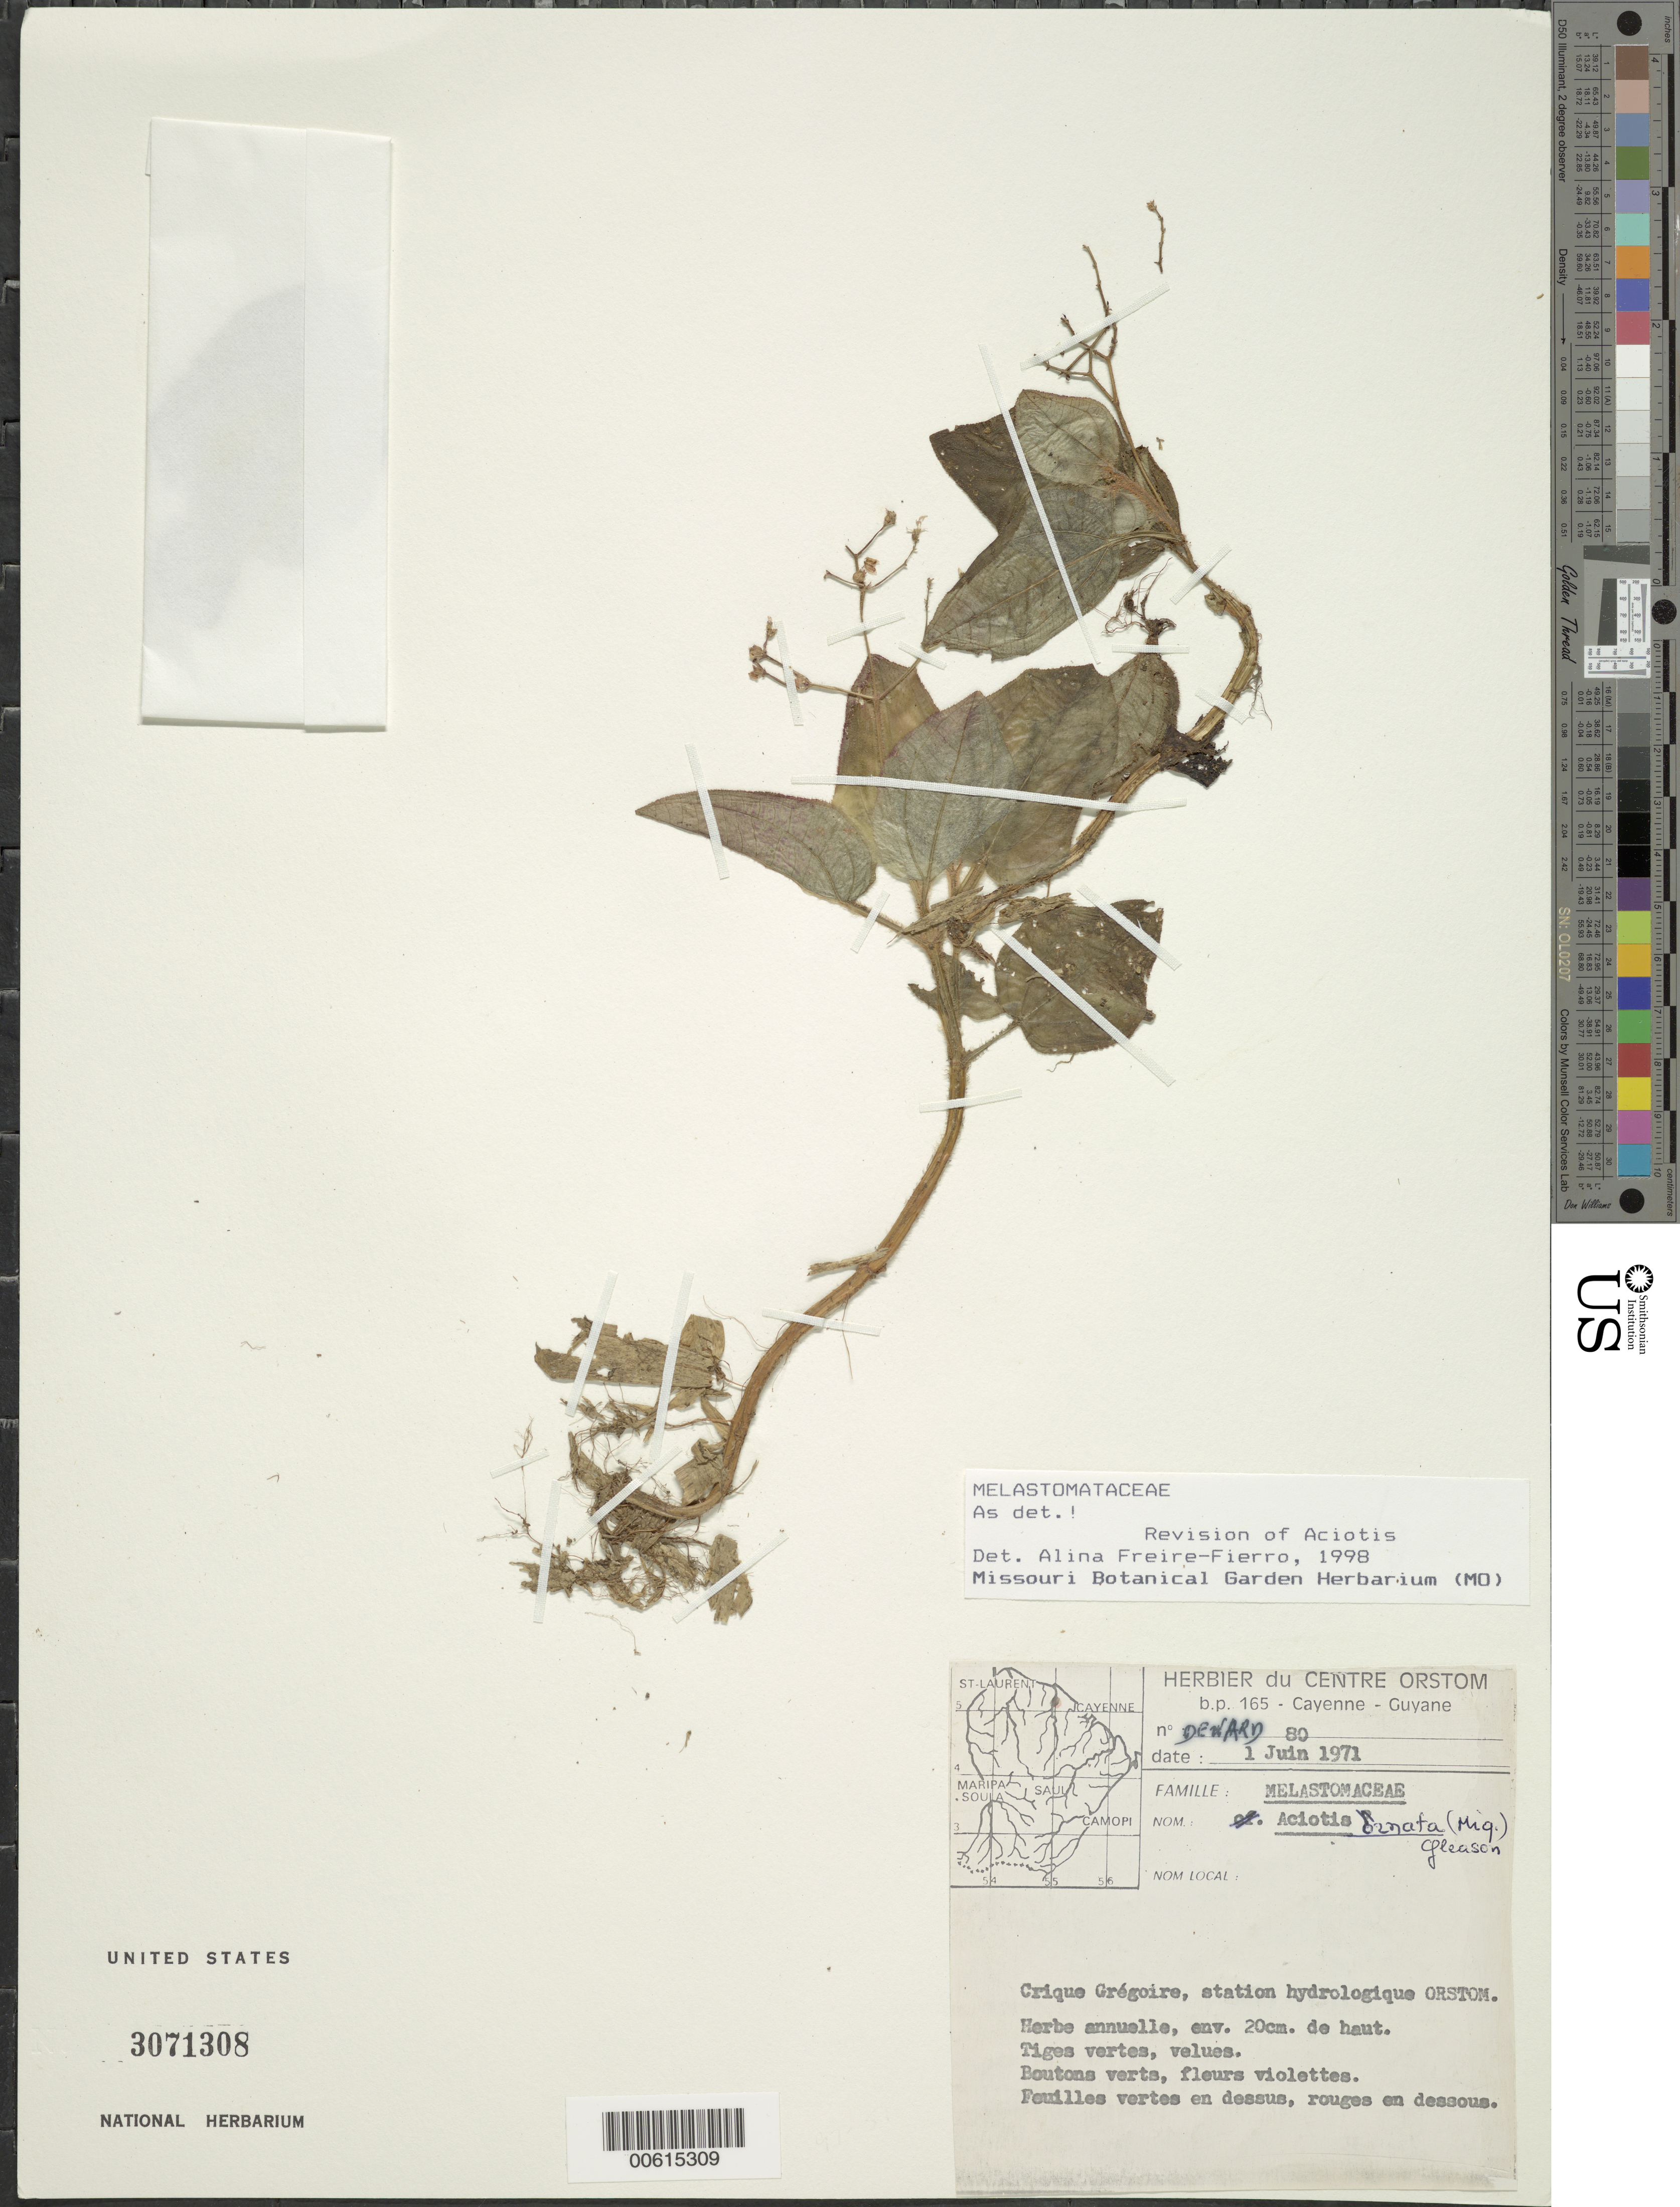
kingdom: Plantae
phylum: Tracheophyta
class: Magnoliopsida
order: Myrtales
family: Melastomataceae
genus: Aciotis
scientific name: Aciotis ornata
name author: (Miq.) Gleason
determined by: Freire-Fierro, A.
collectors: G. Deward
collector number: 80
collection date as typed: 1-Jun-71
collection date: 1971-06-01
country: French Guiana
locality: Crique Grégoire, station hydrologique ORSTOM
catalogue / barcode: US 3071308